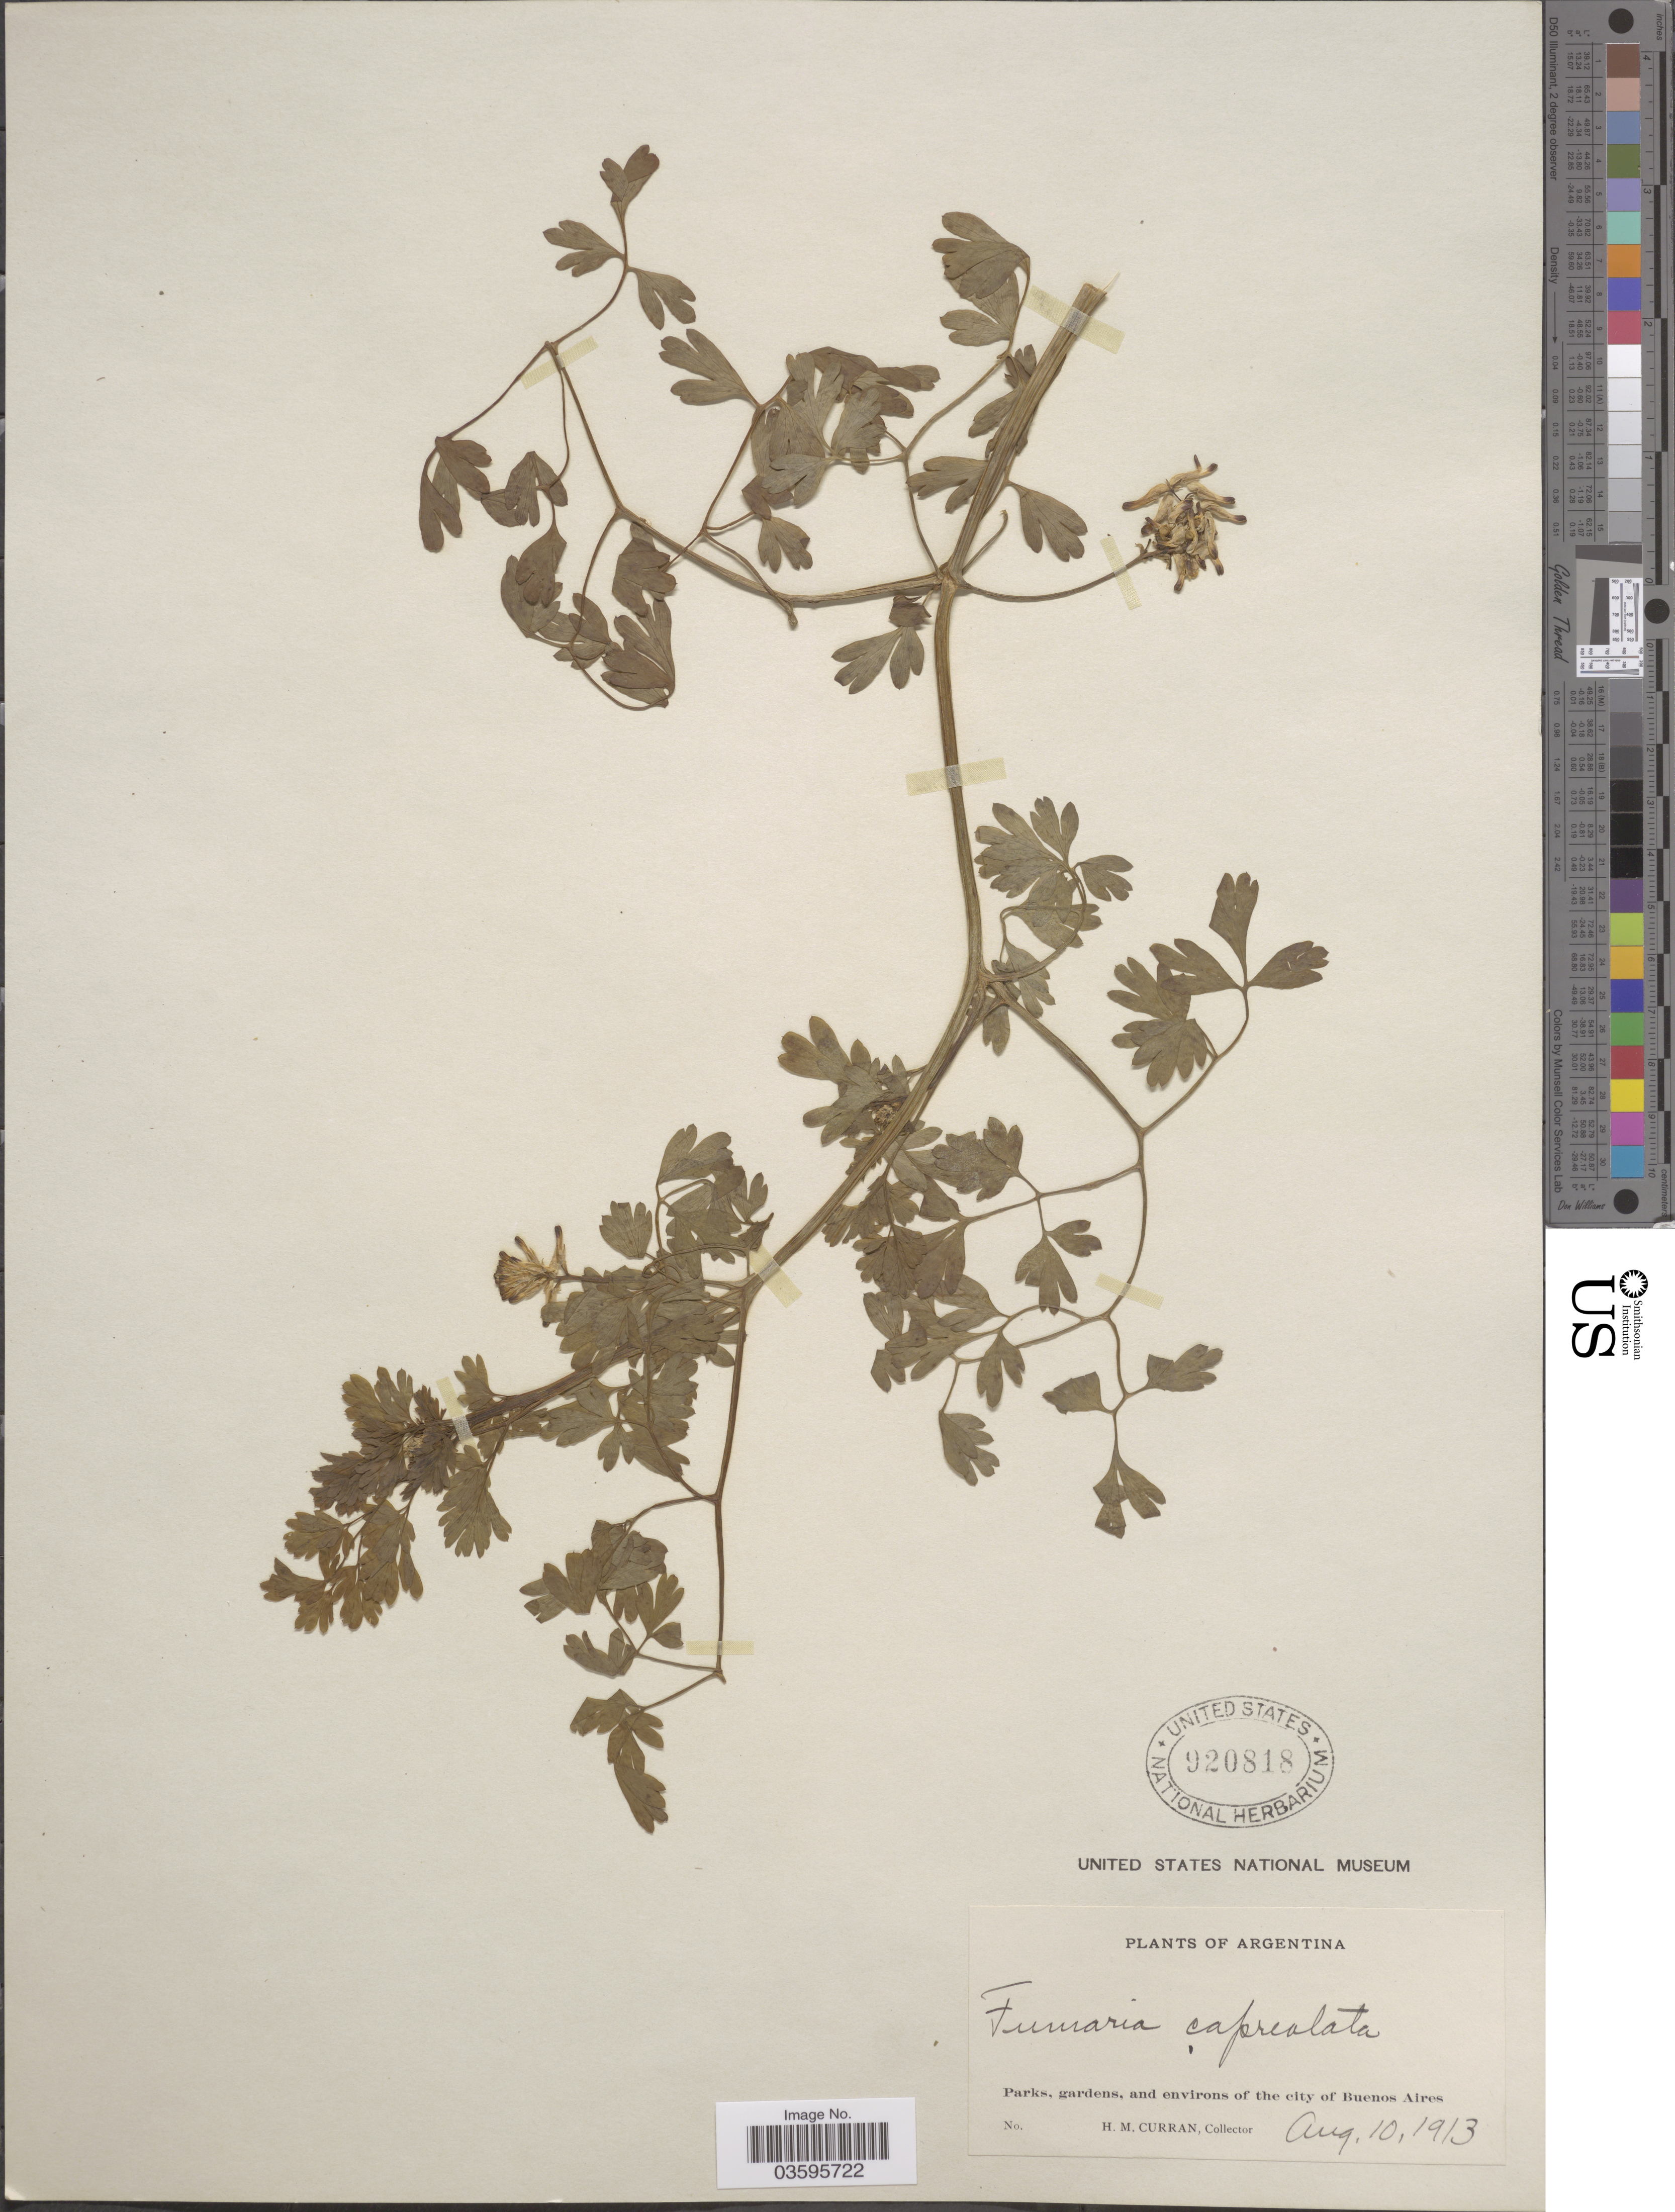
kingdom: Plantae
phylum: Tracheophyta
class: Magnoliopsida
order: Ranunculales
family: Papaveraceae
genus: Fumaria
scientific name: Fumaria capreolata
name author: L.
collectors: H. M. Curran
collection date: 1913-08-10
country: Argentina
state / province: Buenos Aires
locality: Parks, gardens, and environs of the city of Buenos Aires.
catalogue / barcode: US 920818